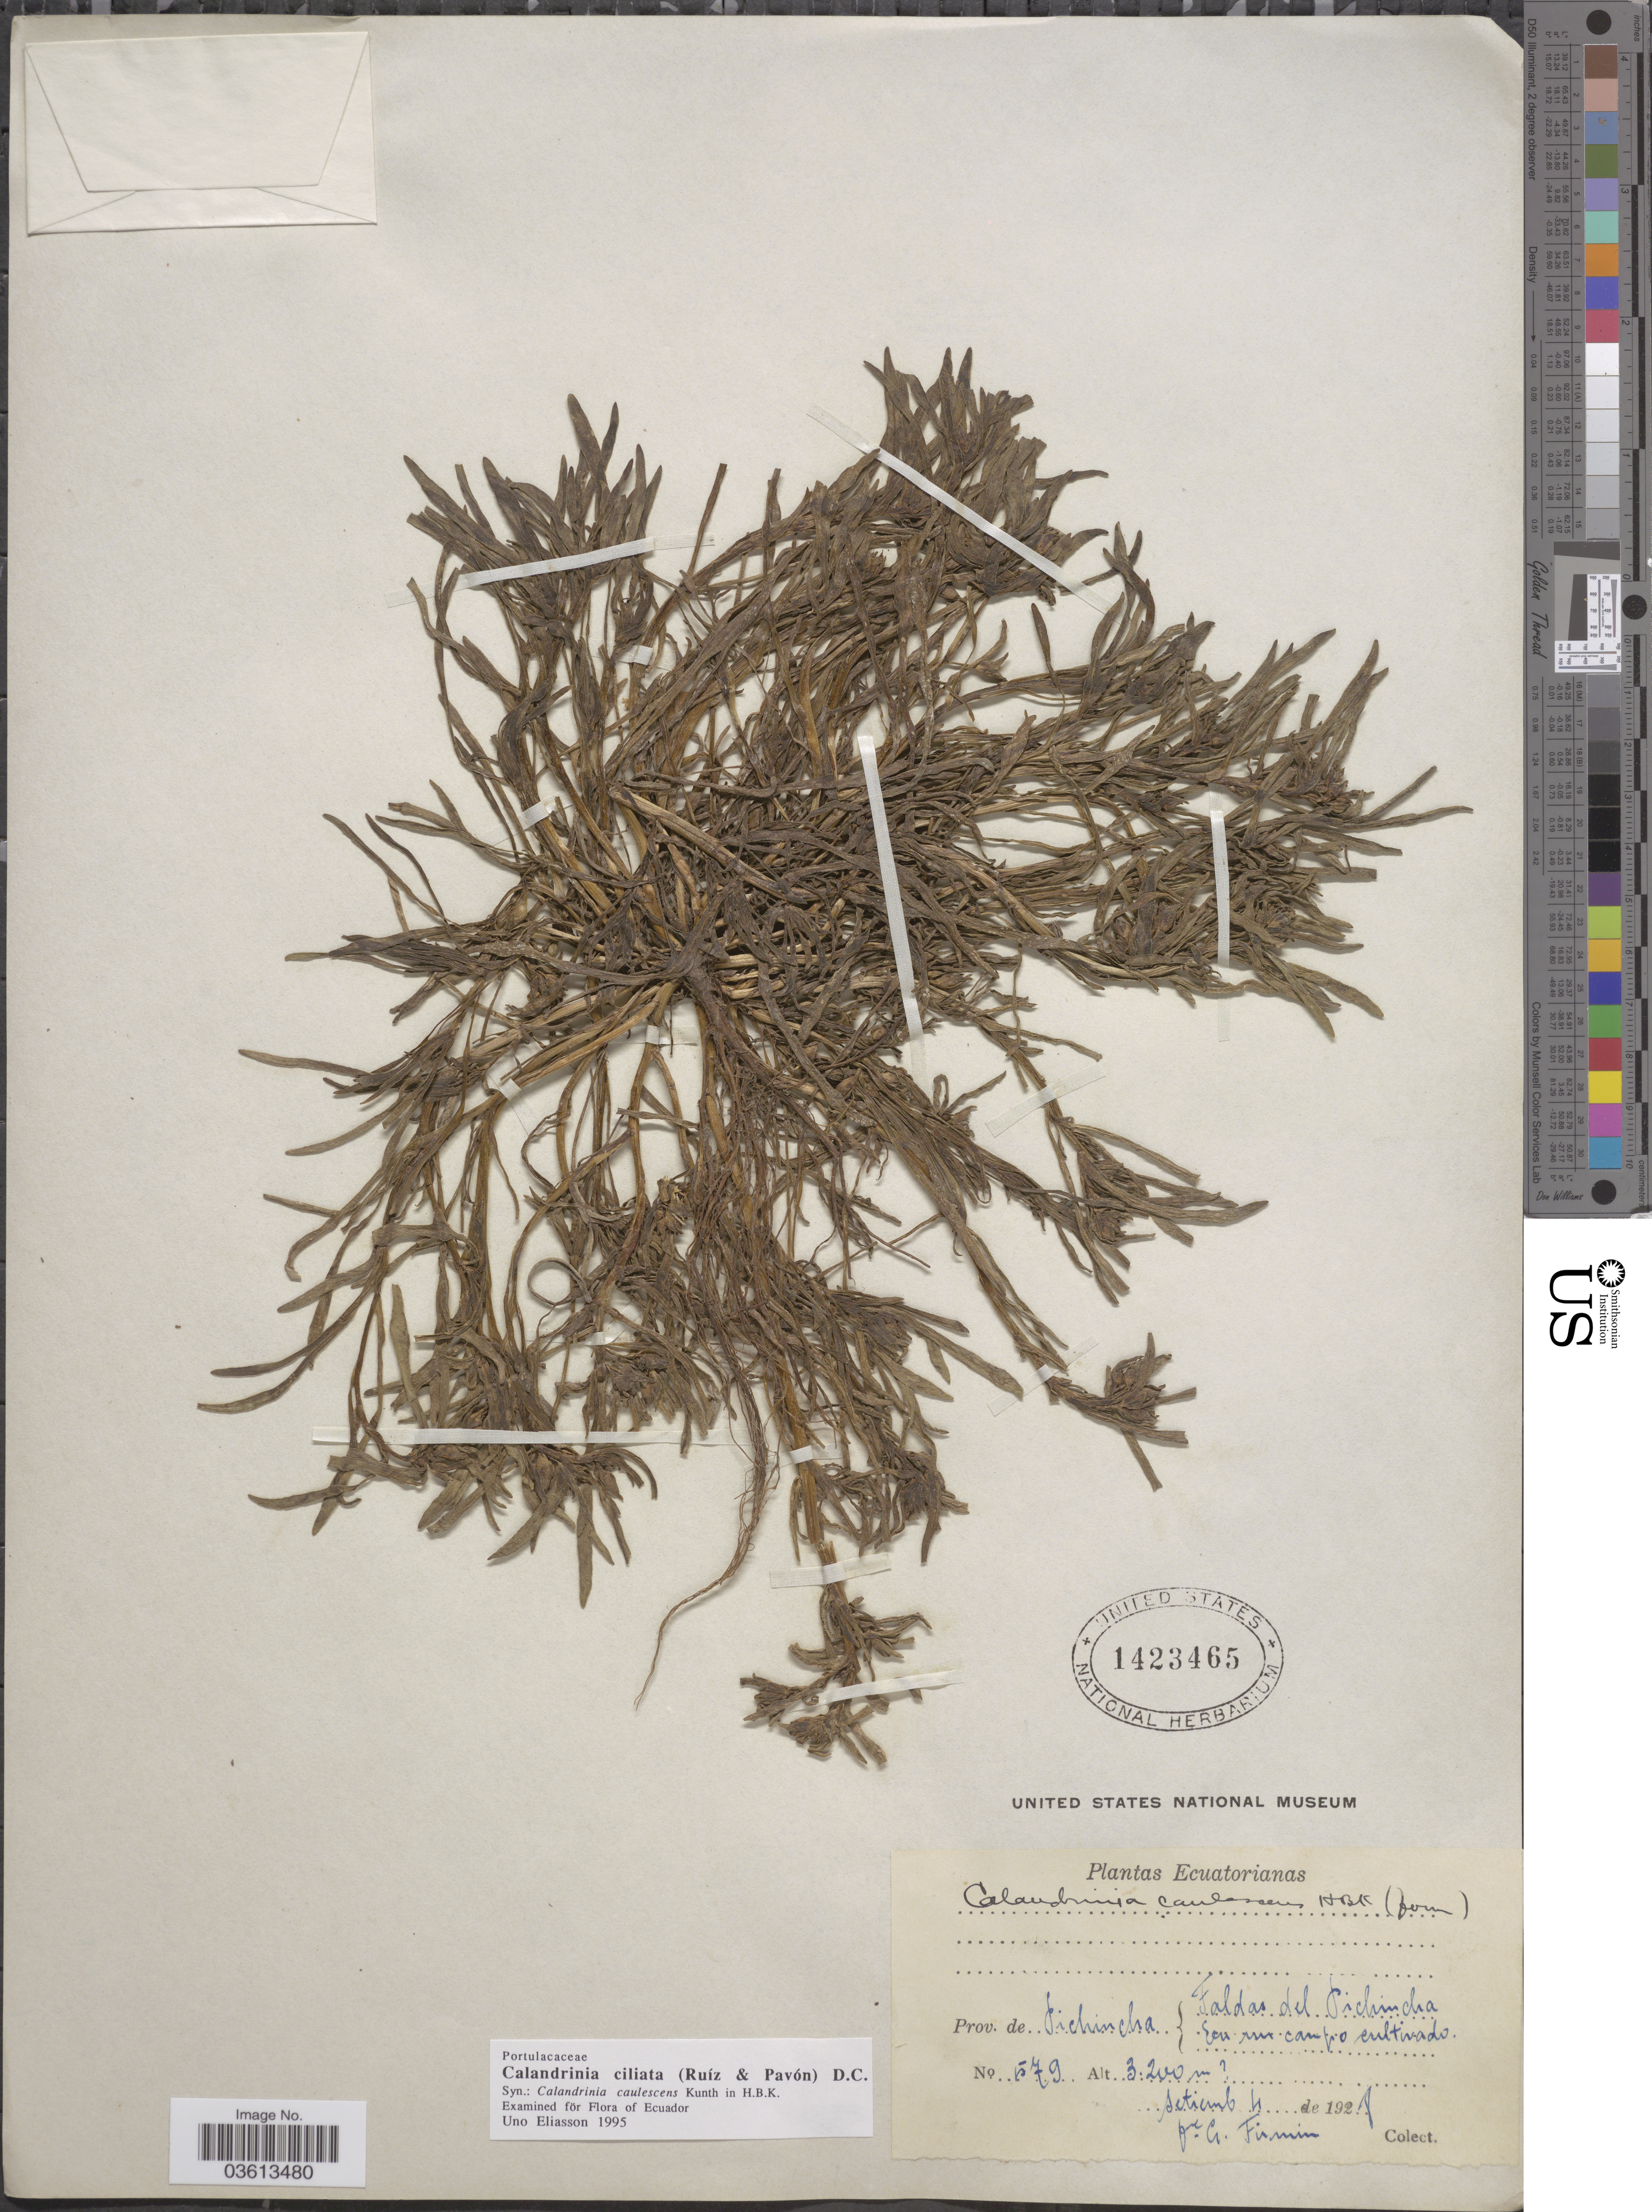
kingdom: Plantae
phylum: Tracheophyta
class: Magnoliopsida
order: Caryophyllales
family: Montiaceae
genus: Calandrinia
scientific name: Calandrinia ciliata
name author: (Ruiz & Pav.) DC.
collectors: F. Firmin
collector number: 579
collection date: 1928-09-04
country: Ecuador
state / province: Pichincha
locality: Faldas de Pichincha.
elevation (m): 3200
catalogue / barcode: US 1423465